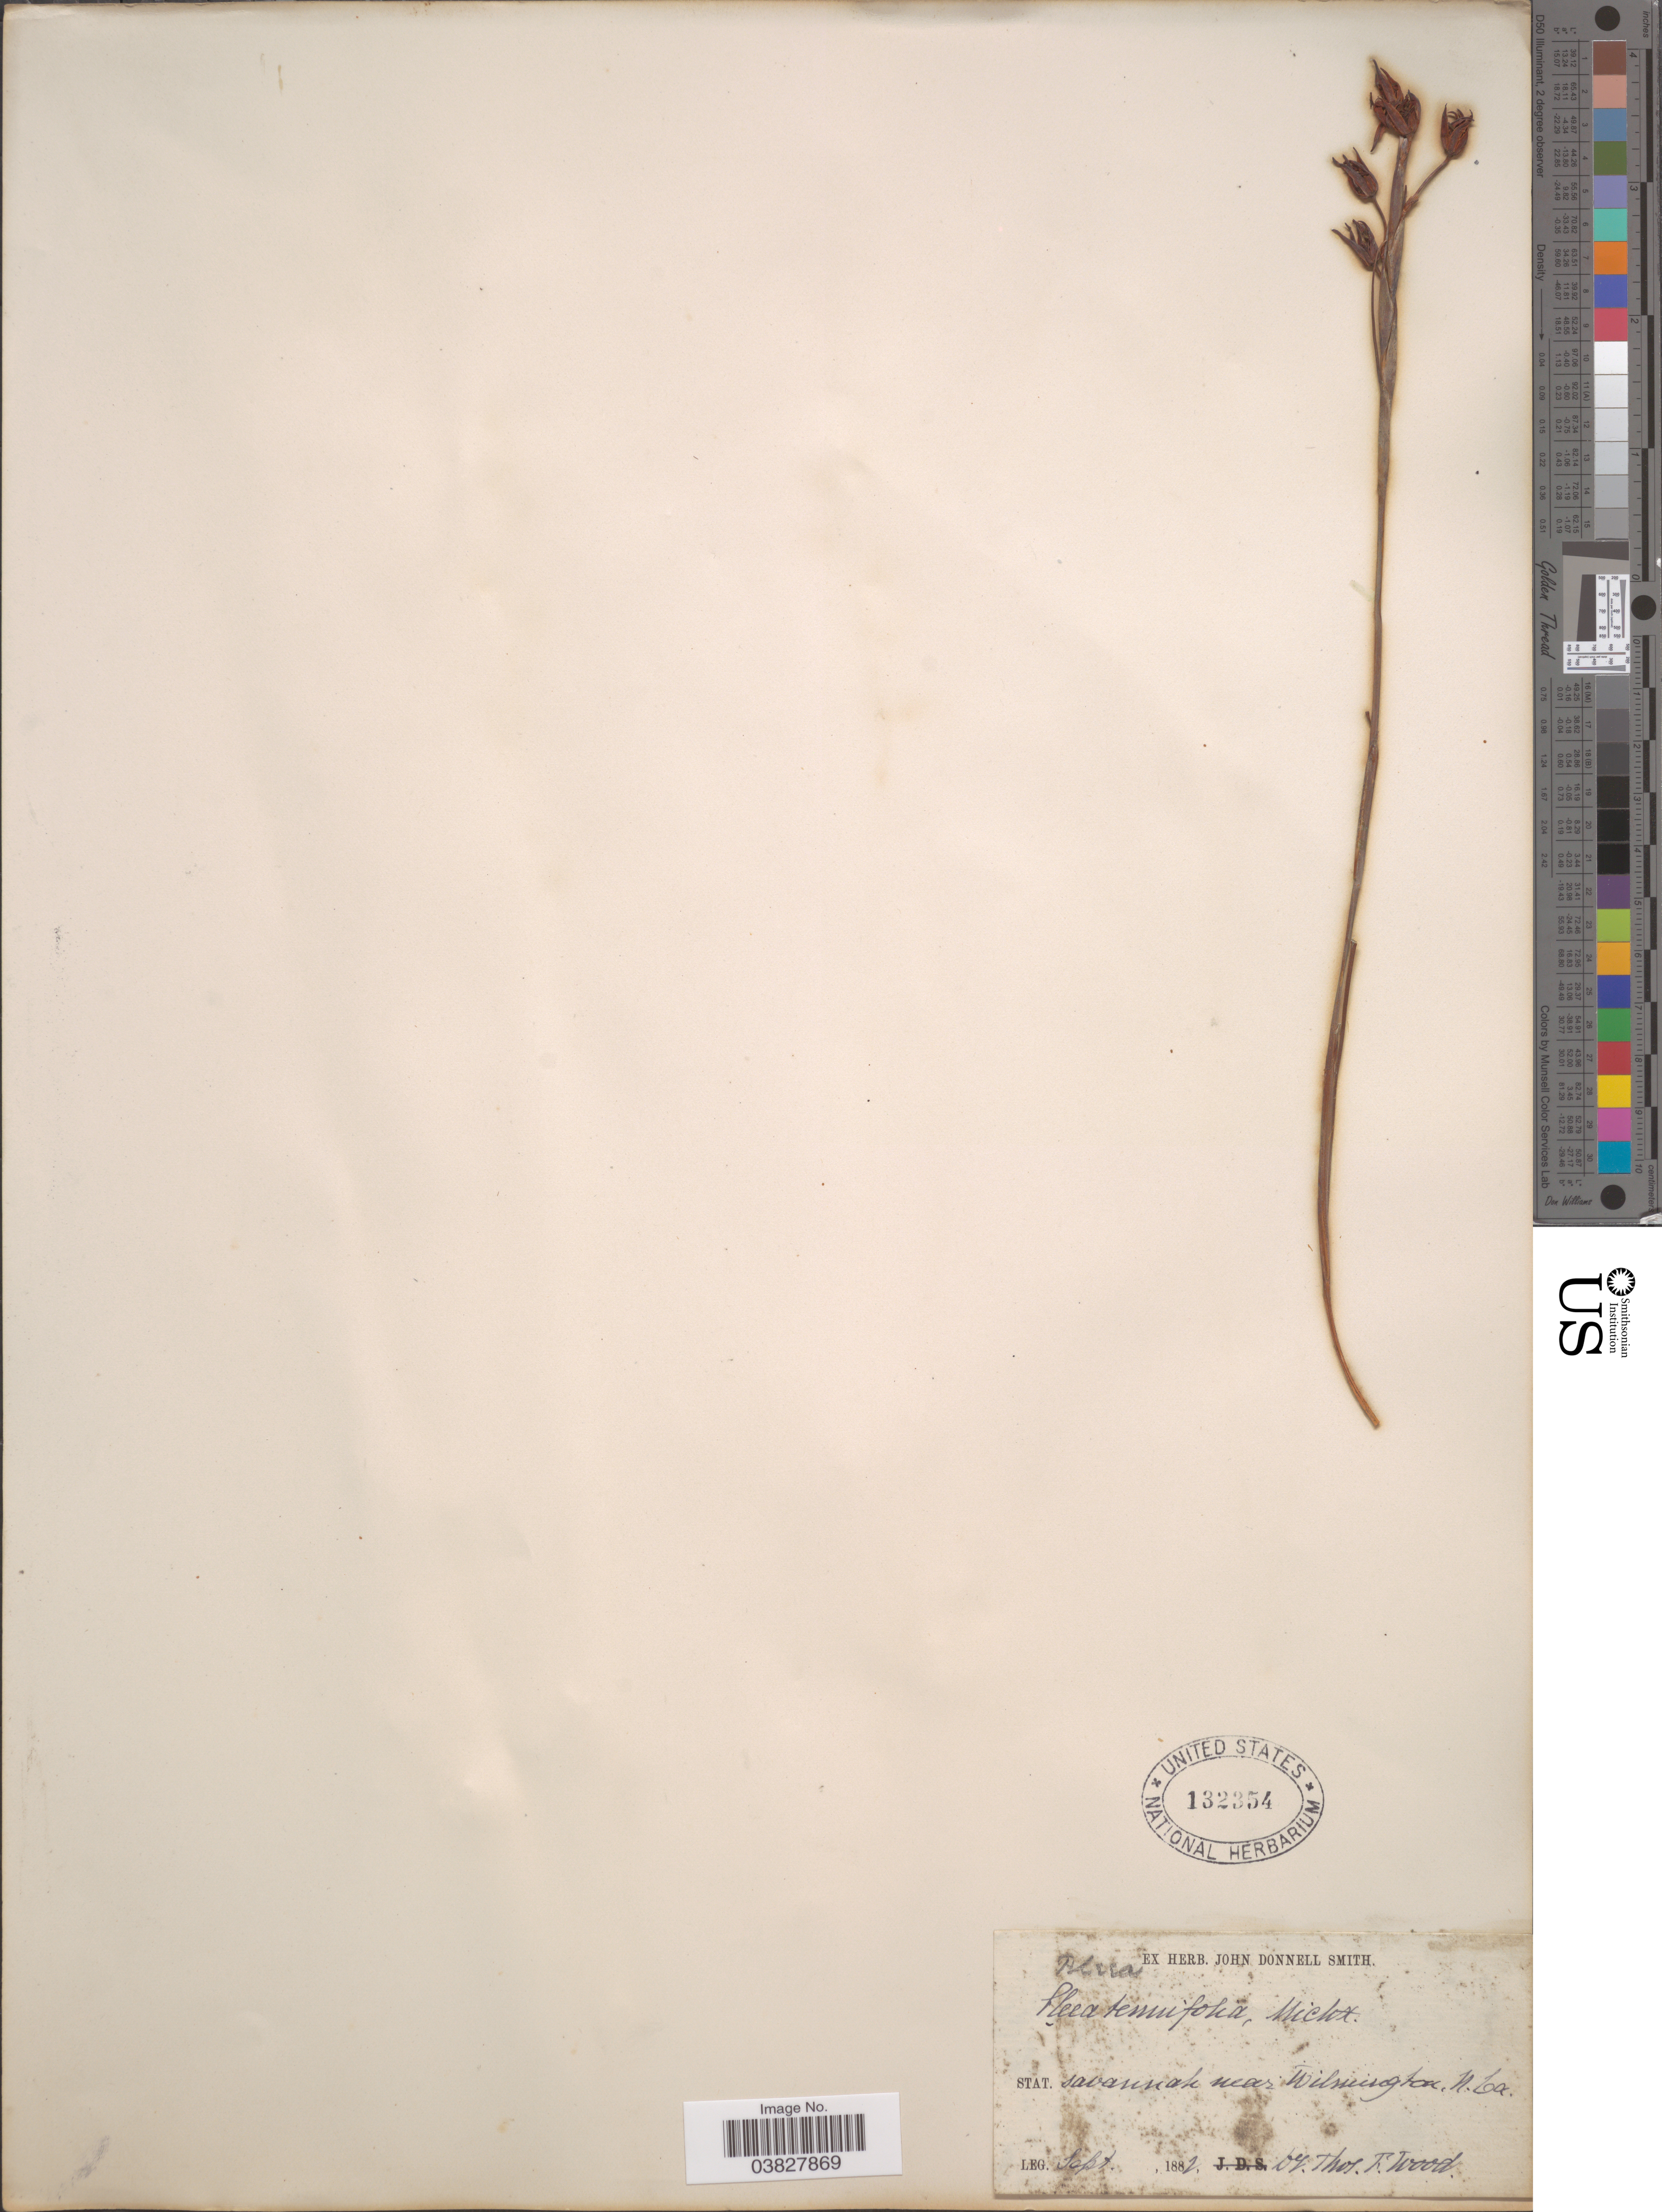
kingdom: Plantae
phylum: Tracheophyta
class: Liliopsida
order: Alismatales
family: Tofieldiaceae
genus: Pleea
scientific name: Pleea tenuifolia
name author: Michx.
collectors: T. F. Wood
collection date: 1882-09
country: United States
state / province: North Carolina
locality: Stat. savannah near Wilmington.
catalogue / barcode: US 132354